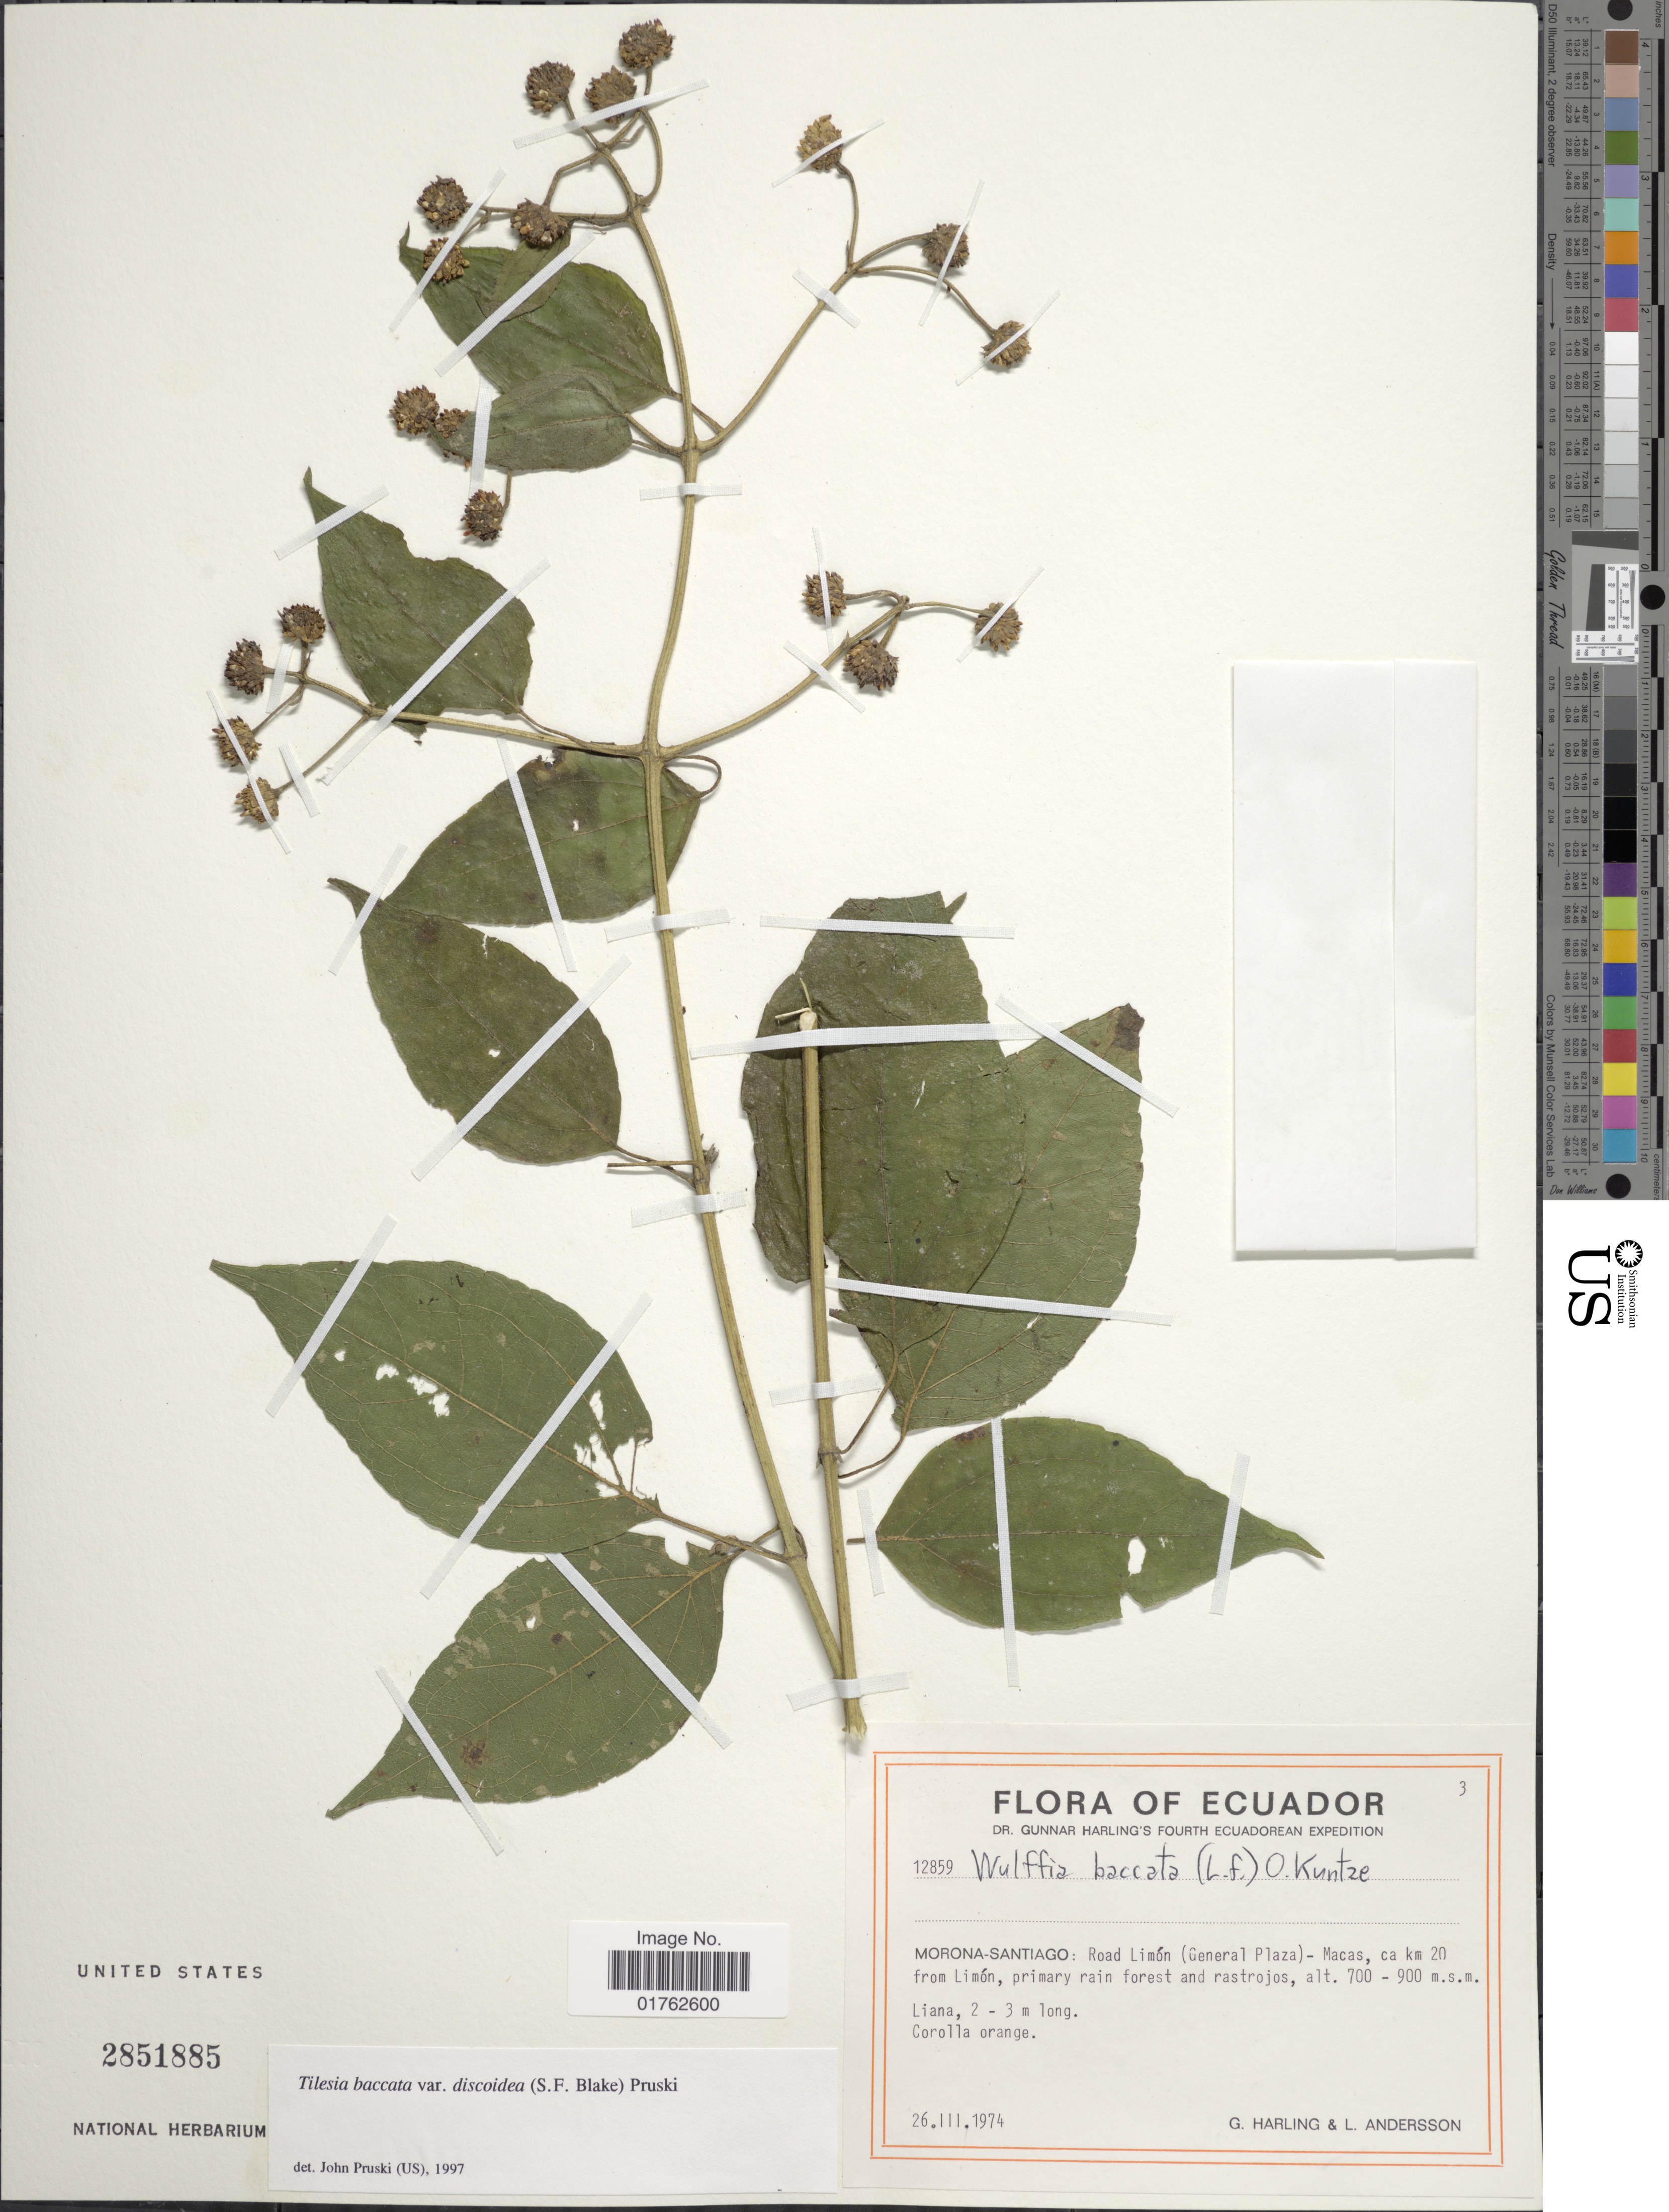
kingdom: Plantae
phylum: Tracheophyta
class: Magnoliopsida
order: Asterales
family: Asteraceae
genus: Wulffia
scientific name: Wulffia baccata var. discoidea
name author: S.F. Blake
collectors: G. Harling & L. Andersson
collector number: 12859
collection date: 1974-03-26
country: Ecuador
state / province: Morona-Santiago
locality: Road Limon (General Plaza) - Macas, ca. km 20 from Limon, primary rain forest and rastrojos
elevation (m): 700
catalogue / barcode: US 2851885